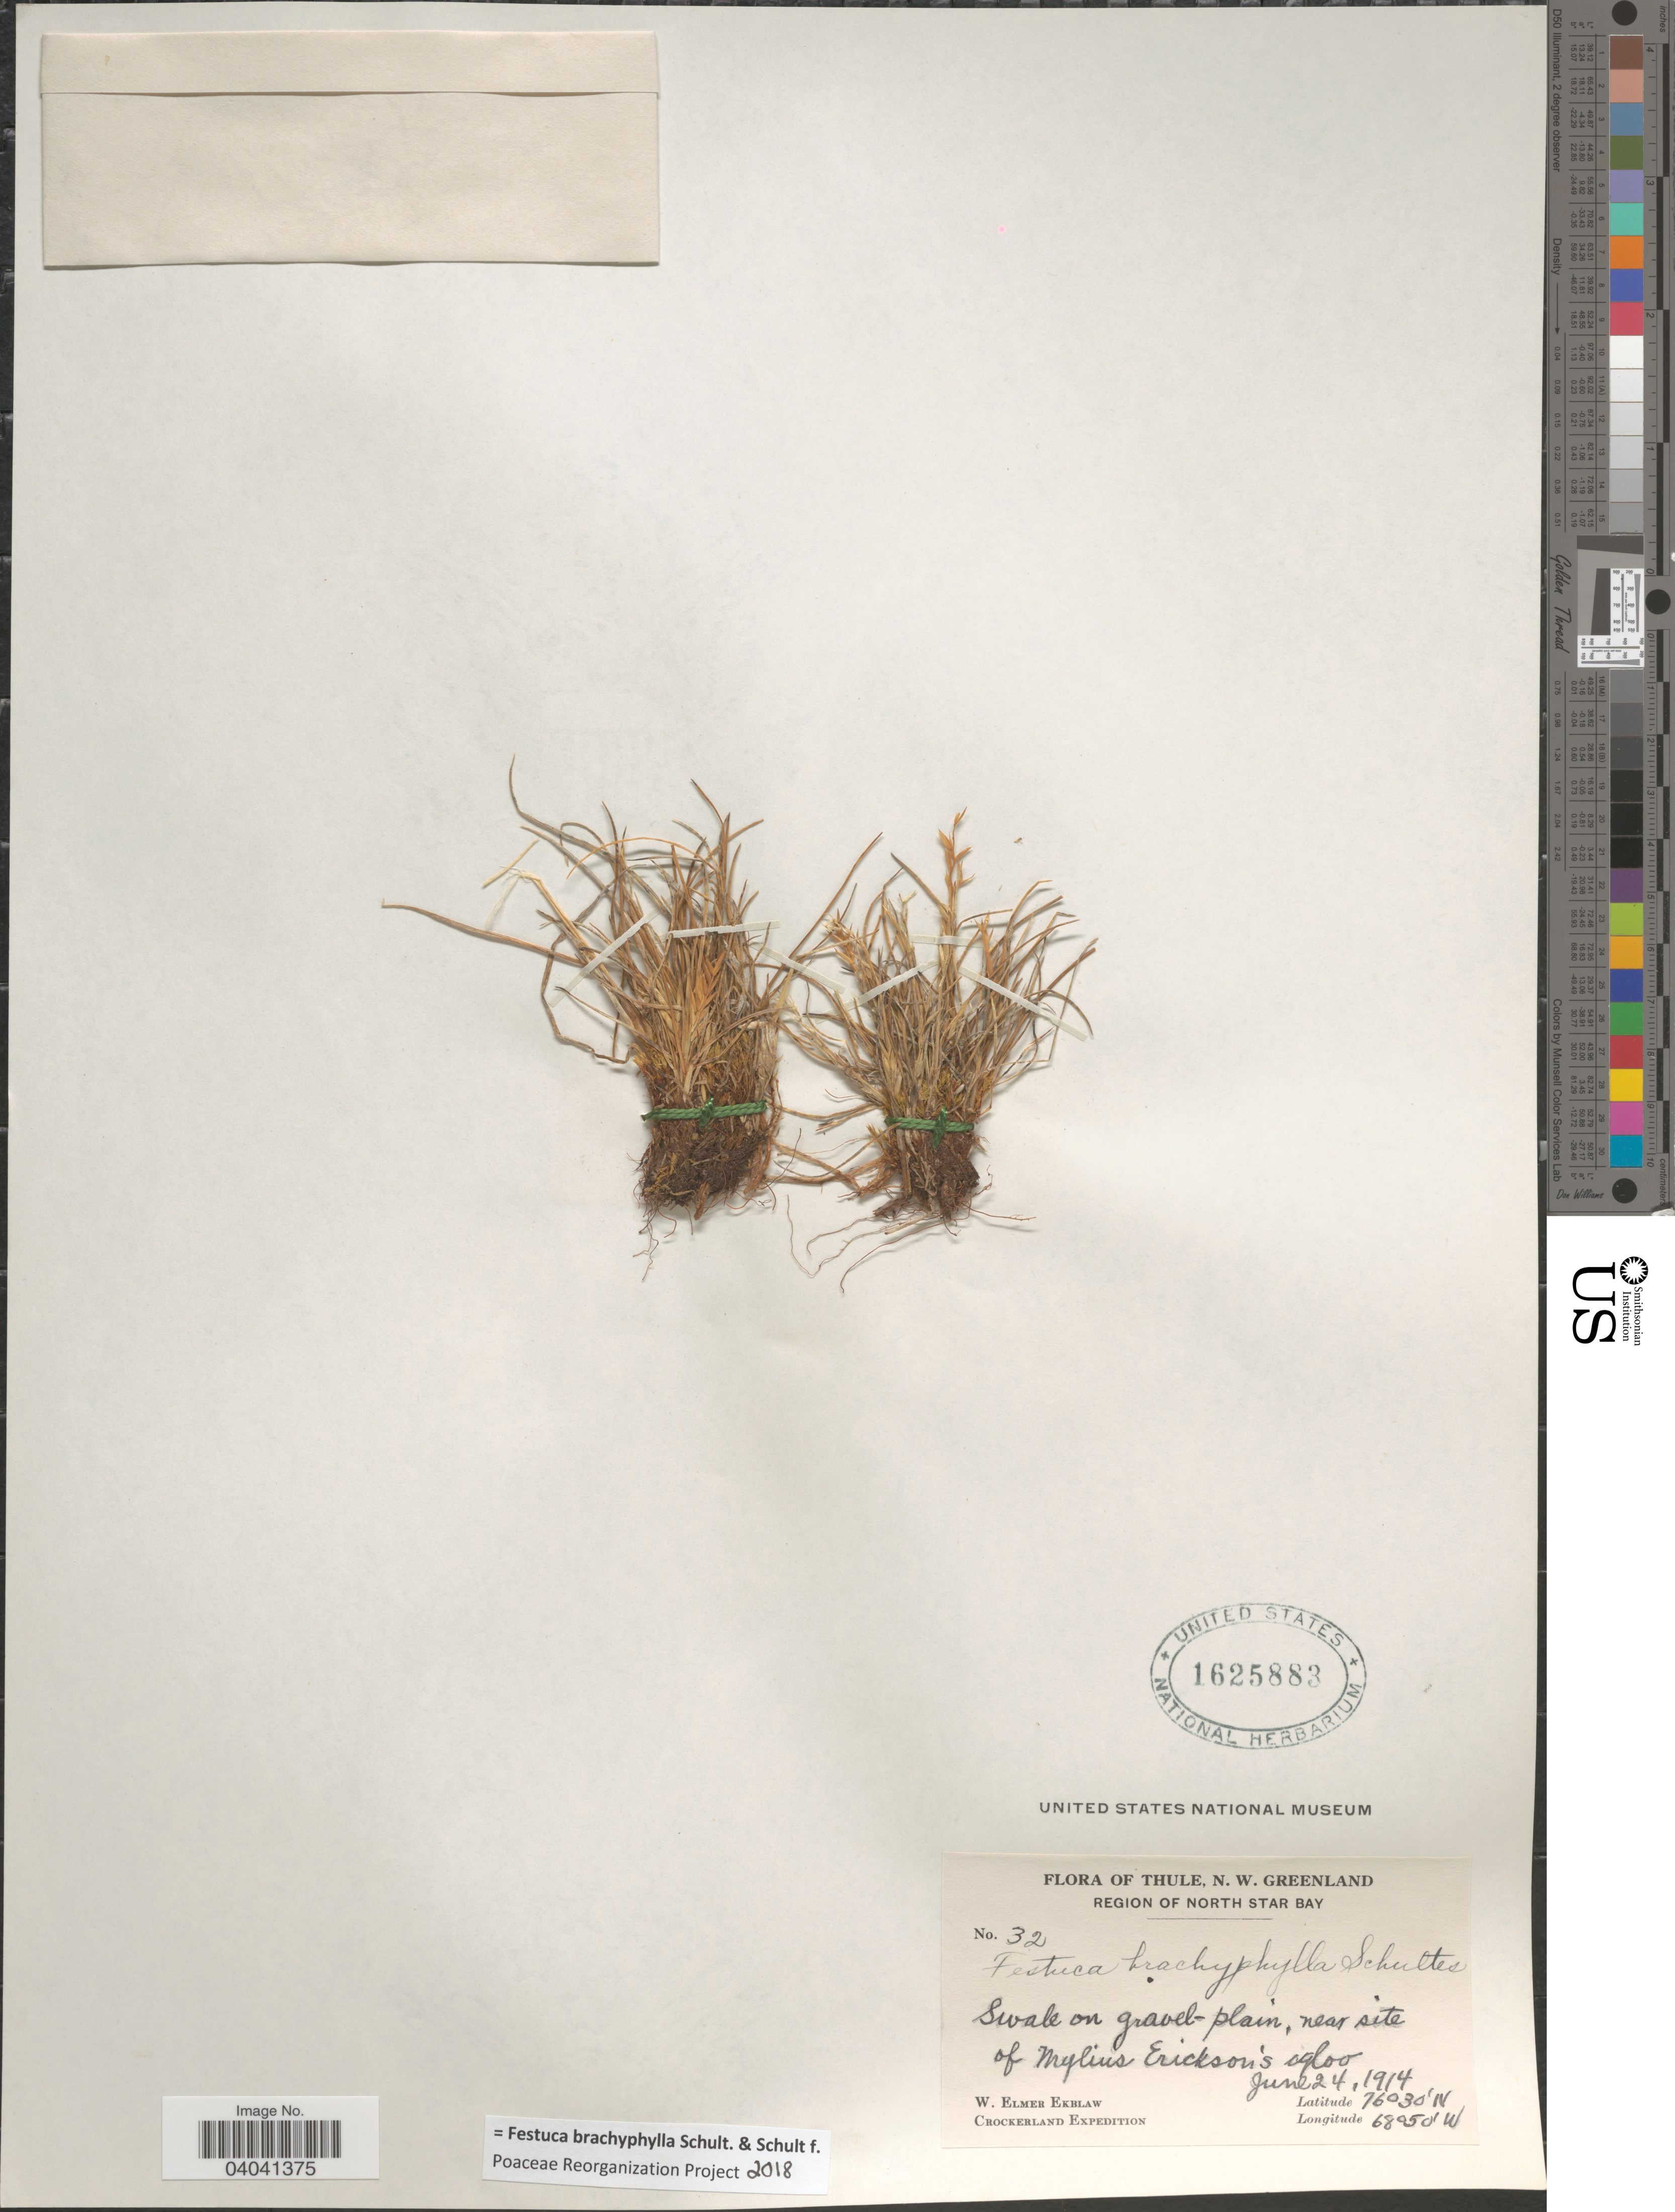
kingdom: Plantae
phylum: Tracheophyta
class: Liliopsida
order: Poales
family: Poaceae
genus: Festuca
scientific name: Festuca brachyphylla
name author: Schult. & Schult. f.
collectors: W. Ekblaw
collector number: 32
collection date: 1914-06-24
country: Greenland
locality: Thule, N. W. Greenland. Region of North Star Bay. Swale on gravel-plain, near site of Mylius Erickson's ogloo.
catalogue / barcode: US 1625883